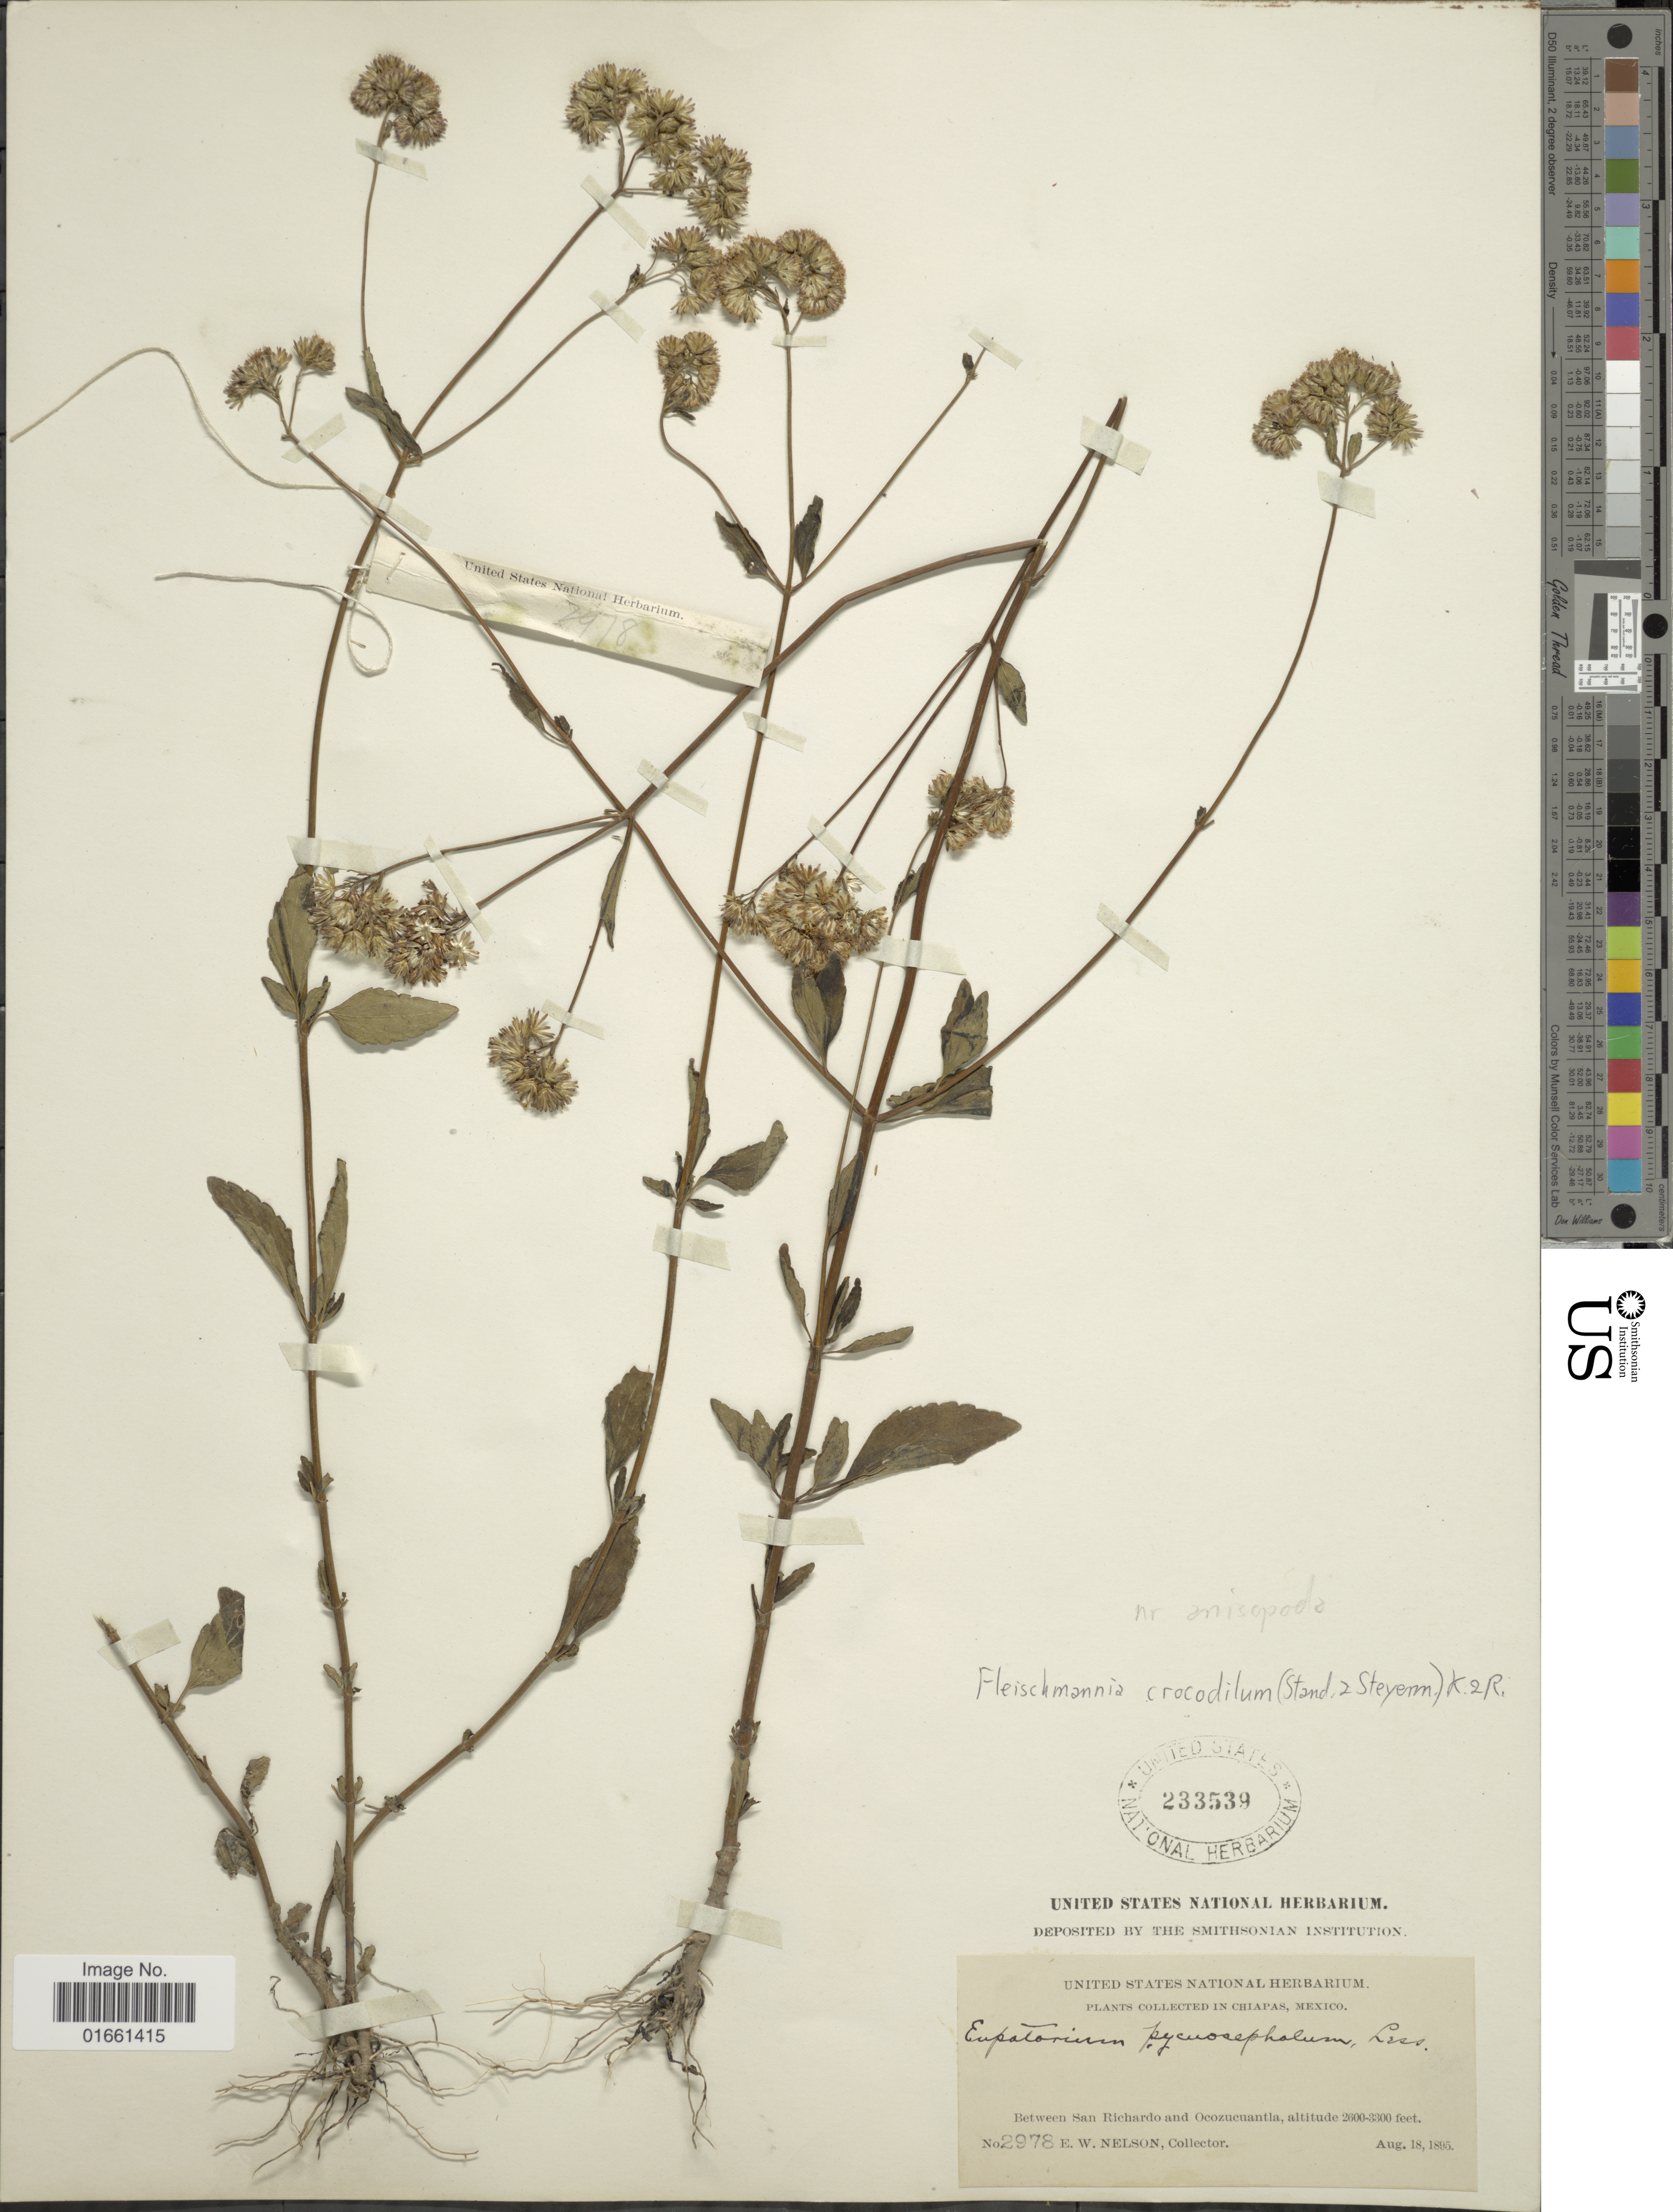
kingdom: Plantae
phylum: Tracheophyta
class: Magnoliopsida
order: Asterales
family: Asteraceae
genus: Fleischmannia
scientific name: Fleischmannia crocodilia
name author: (Standl. & Steyerm.) R.M. King & H. Rob.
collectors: E. W. Nelson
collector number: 2978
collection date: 1895-08-18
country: Mexico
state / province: Chiapas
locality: Between San Richardo and Ocozucuantla.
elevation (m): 792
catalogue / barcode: US 233539